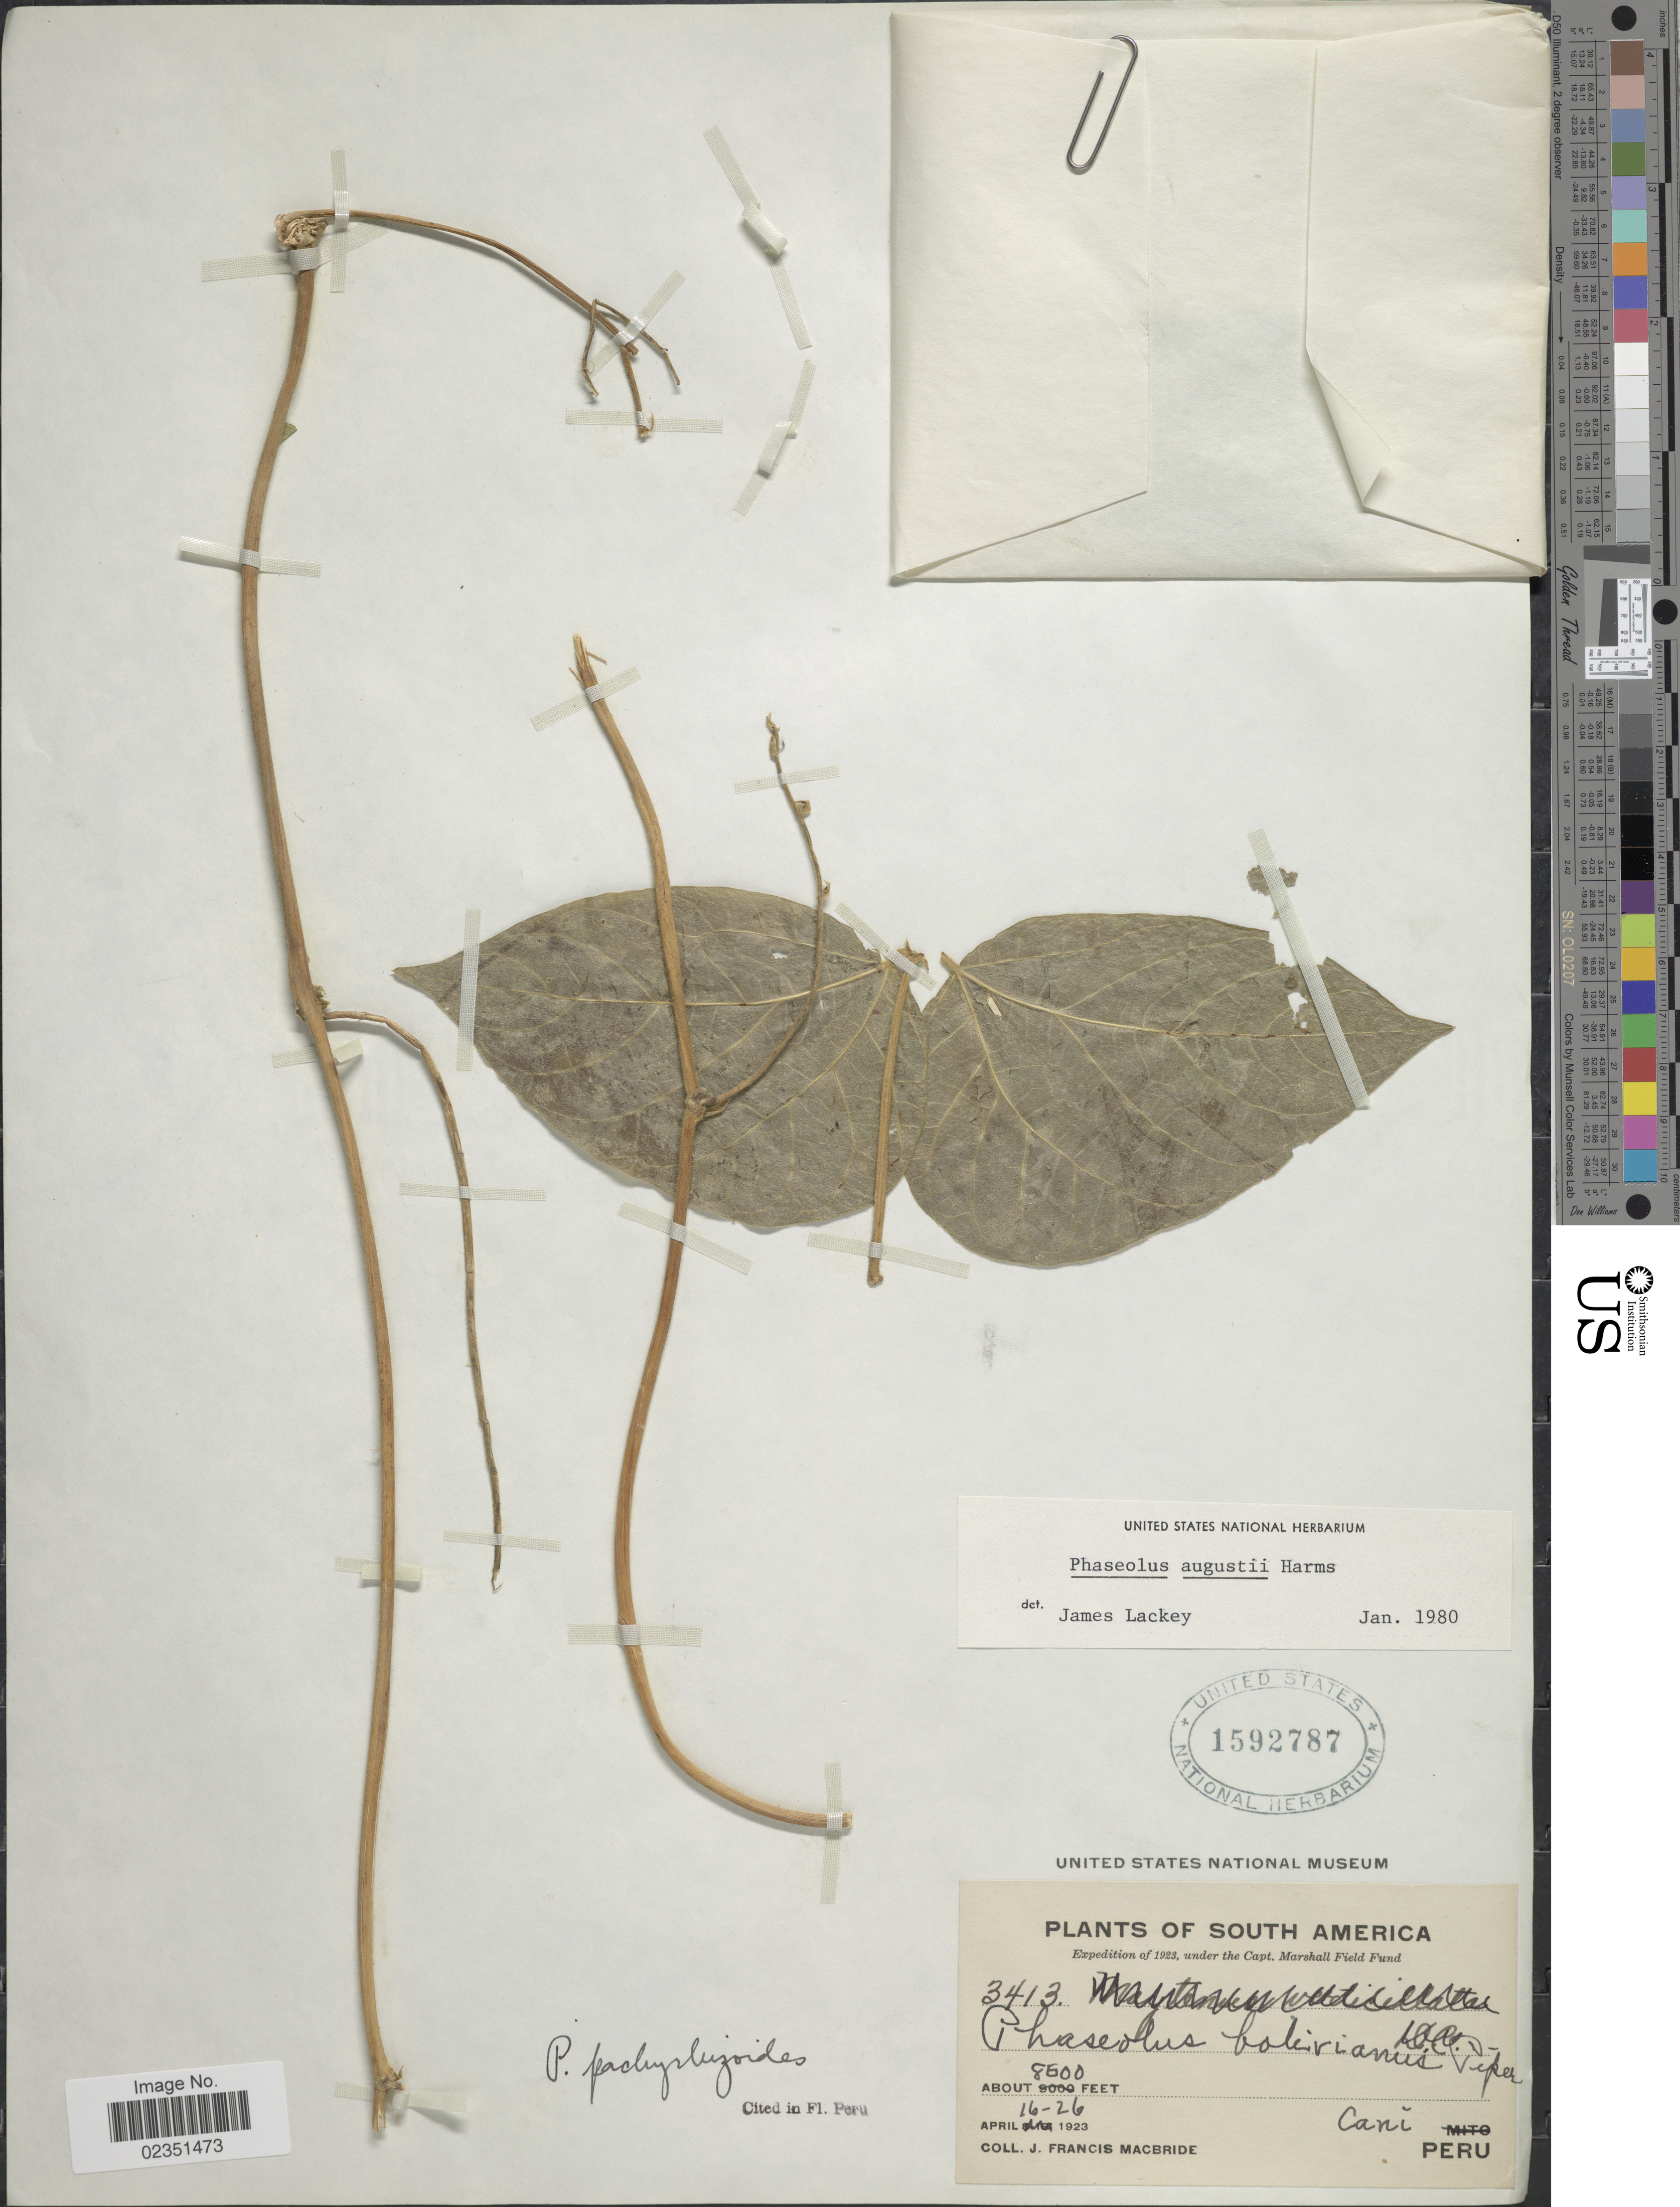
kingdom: Plantae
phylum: Tracheophyta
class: Magnoliopsida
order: Fabales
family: Fabaceae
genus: Phaseolus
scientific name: Phaseolus augusti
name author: Harms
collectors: J. F. Macbride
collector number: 3413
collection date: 1923-04-16/1923-04-26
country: Peru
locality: Cani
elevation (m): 2591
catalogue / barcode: US 1592787